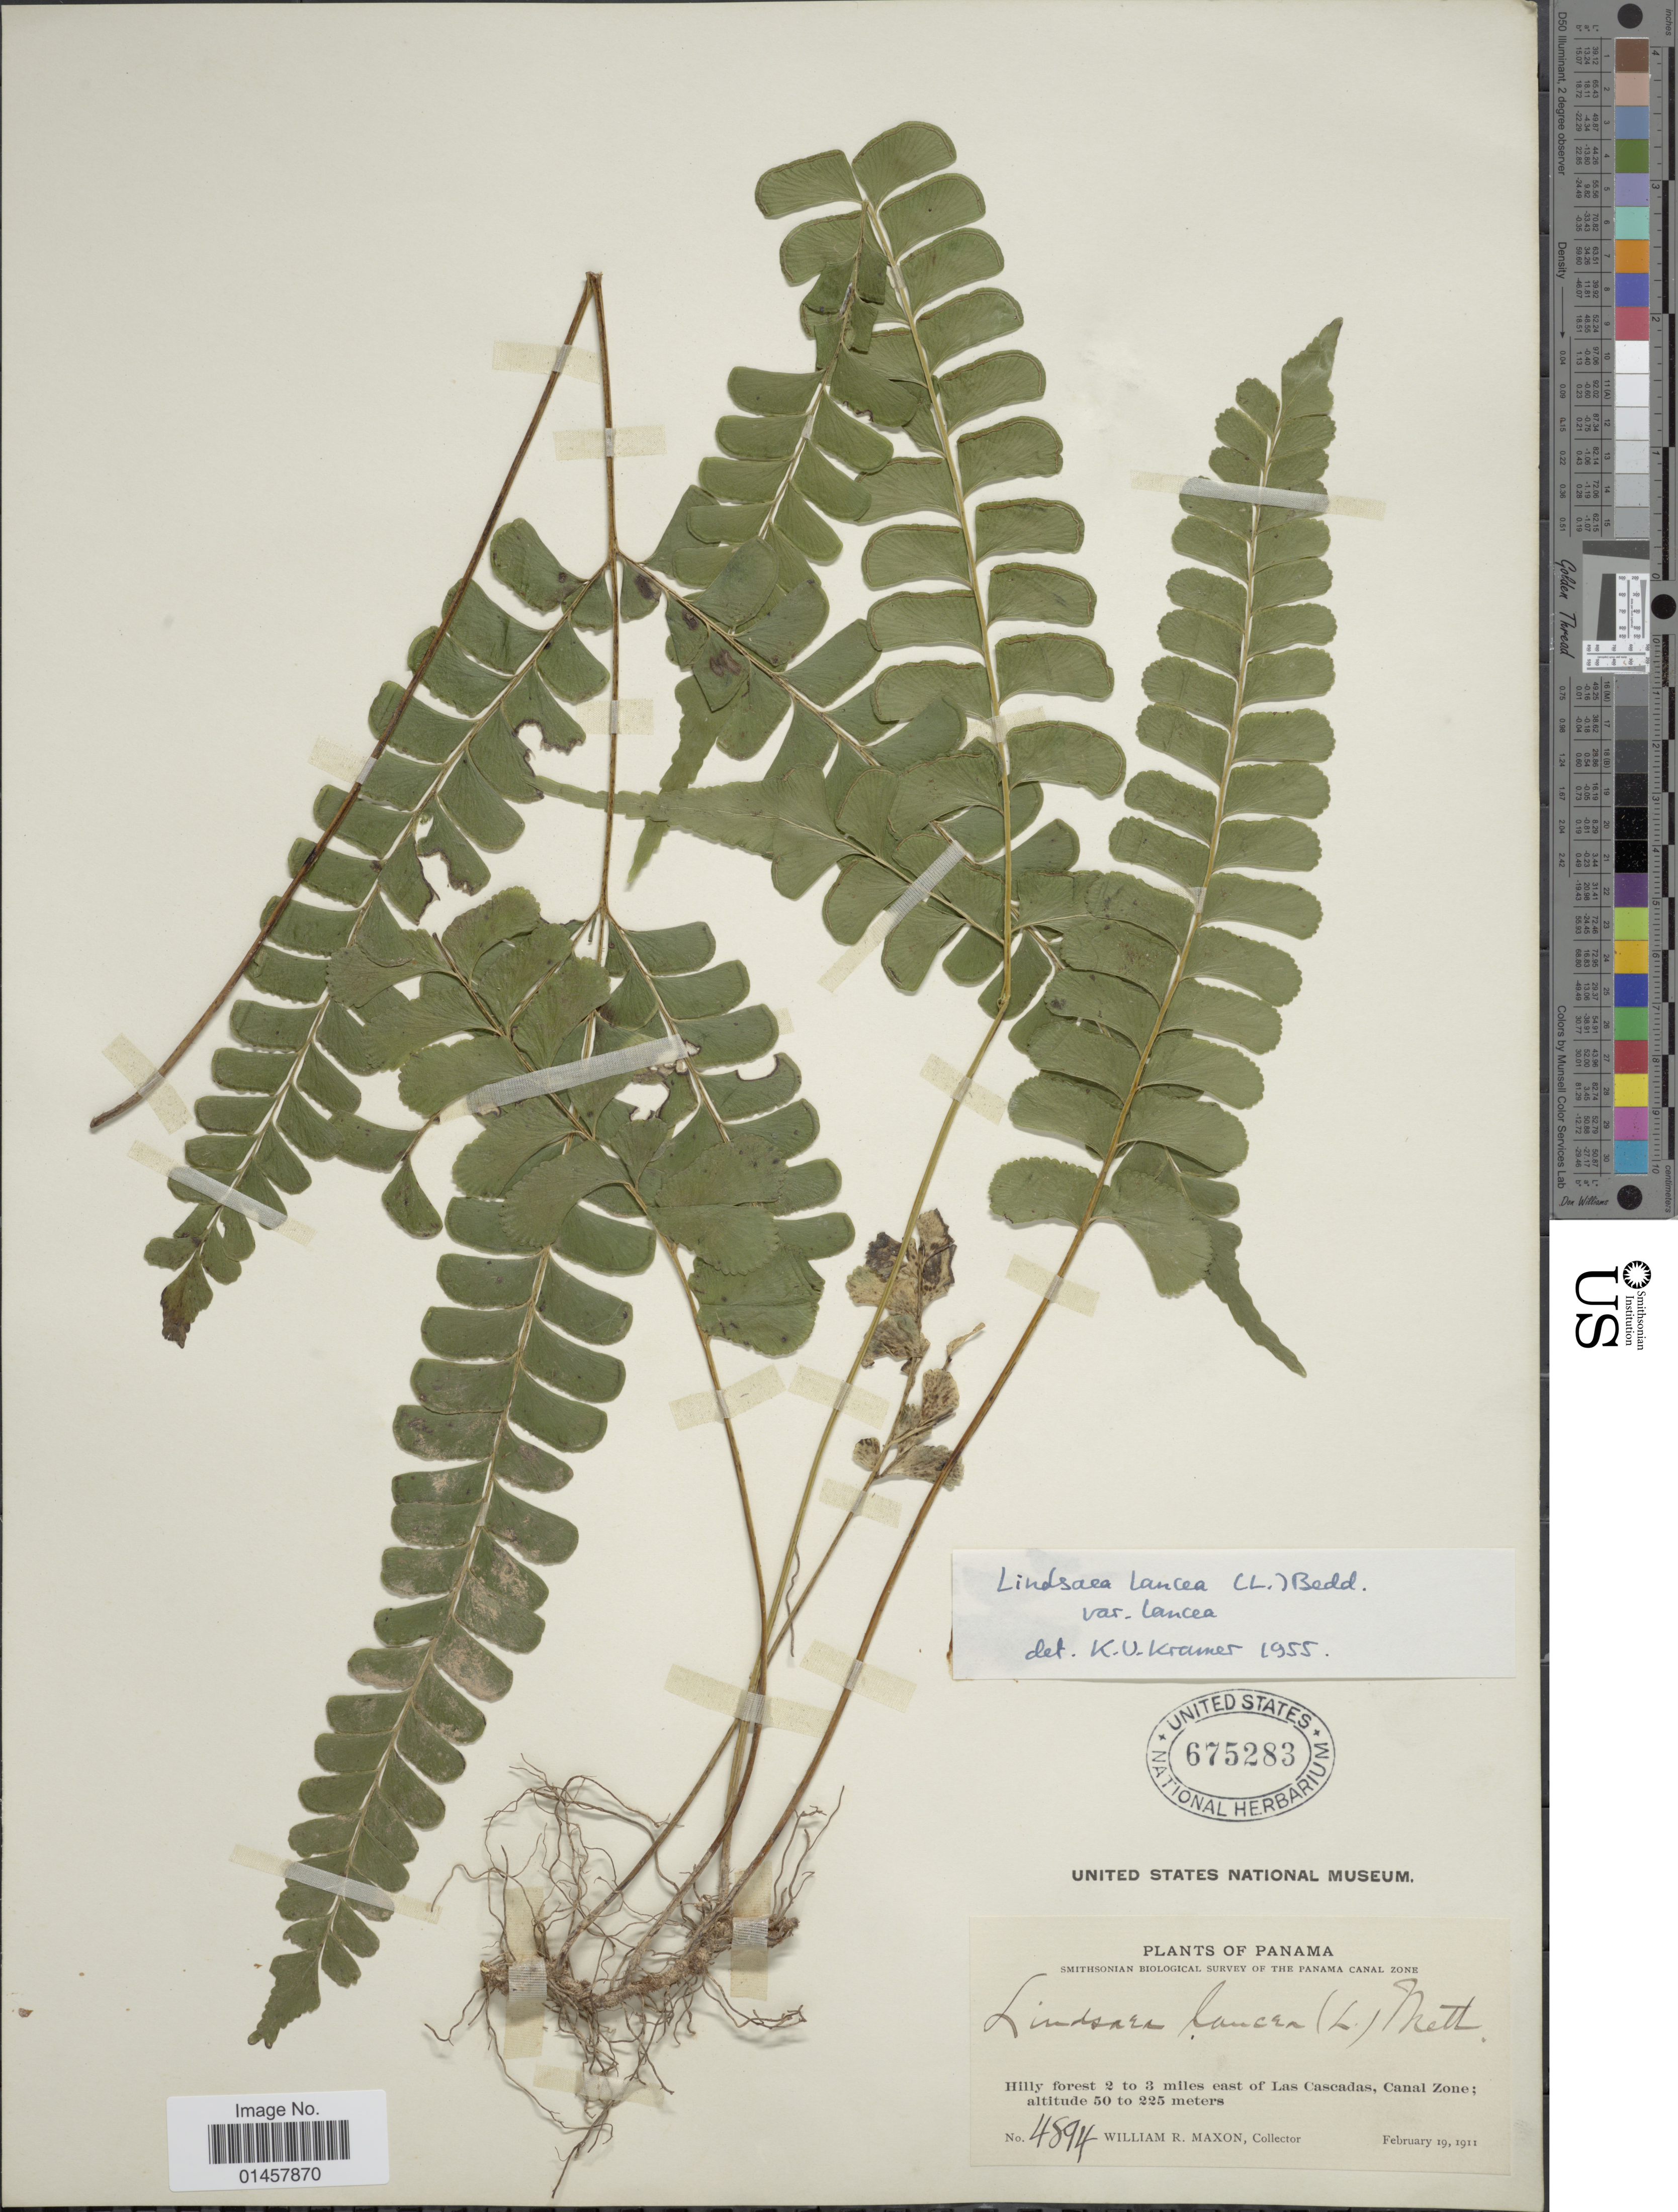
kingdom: Plantae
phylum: Tracheophyta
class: Polypodiopsida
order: Polypodiales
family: Lindsaeaceae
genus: Lindsaea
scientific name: Lindsaea lancea var. lancea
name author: (L.) Bedd.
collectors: W. R. Maxon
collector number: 4894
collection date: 1911-02-19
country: Panama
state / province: Colón / Panamá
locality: Hilly forest 2 to 3 miles east of Las Cascadas, Canal Zone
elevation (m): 50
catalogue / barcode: US 675283